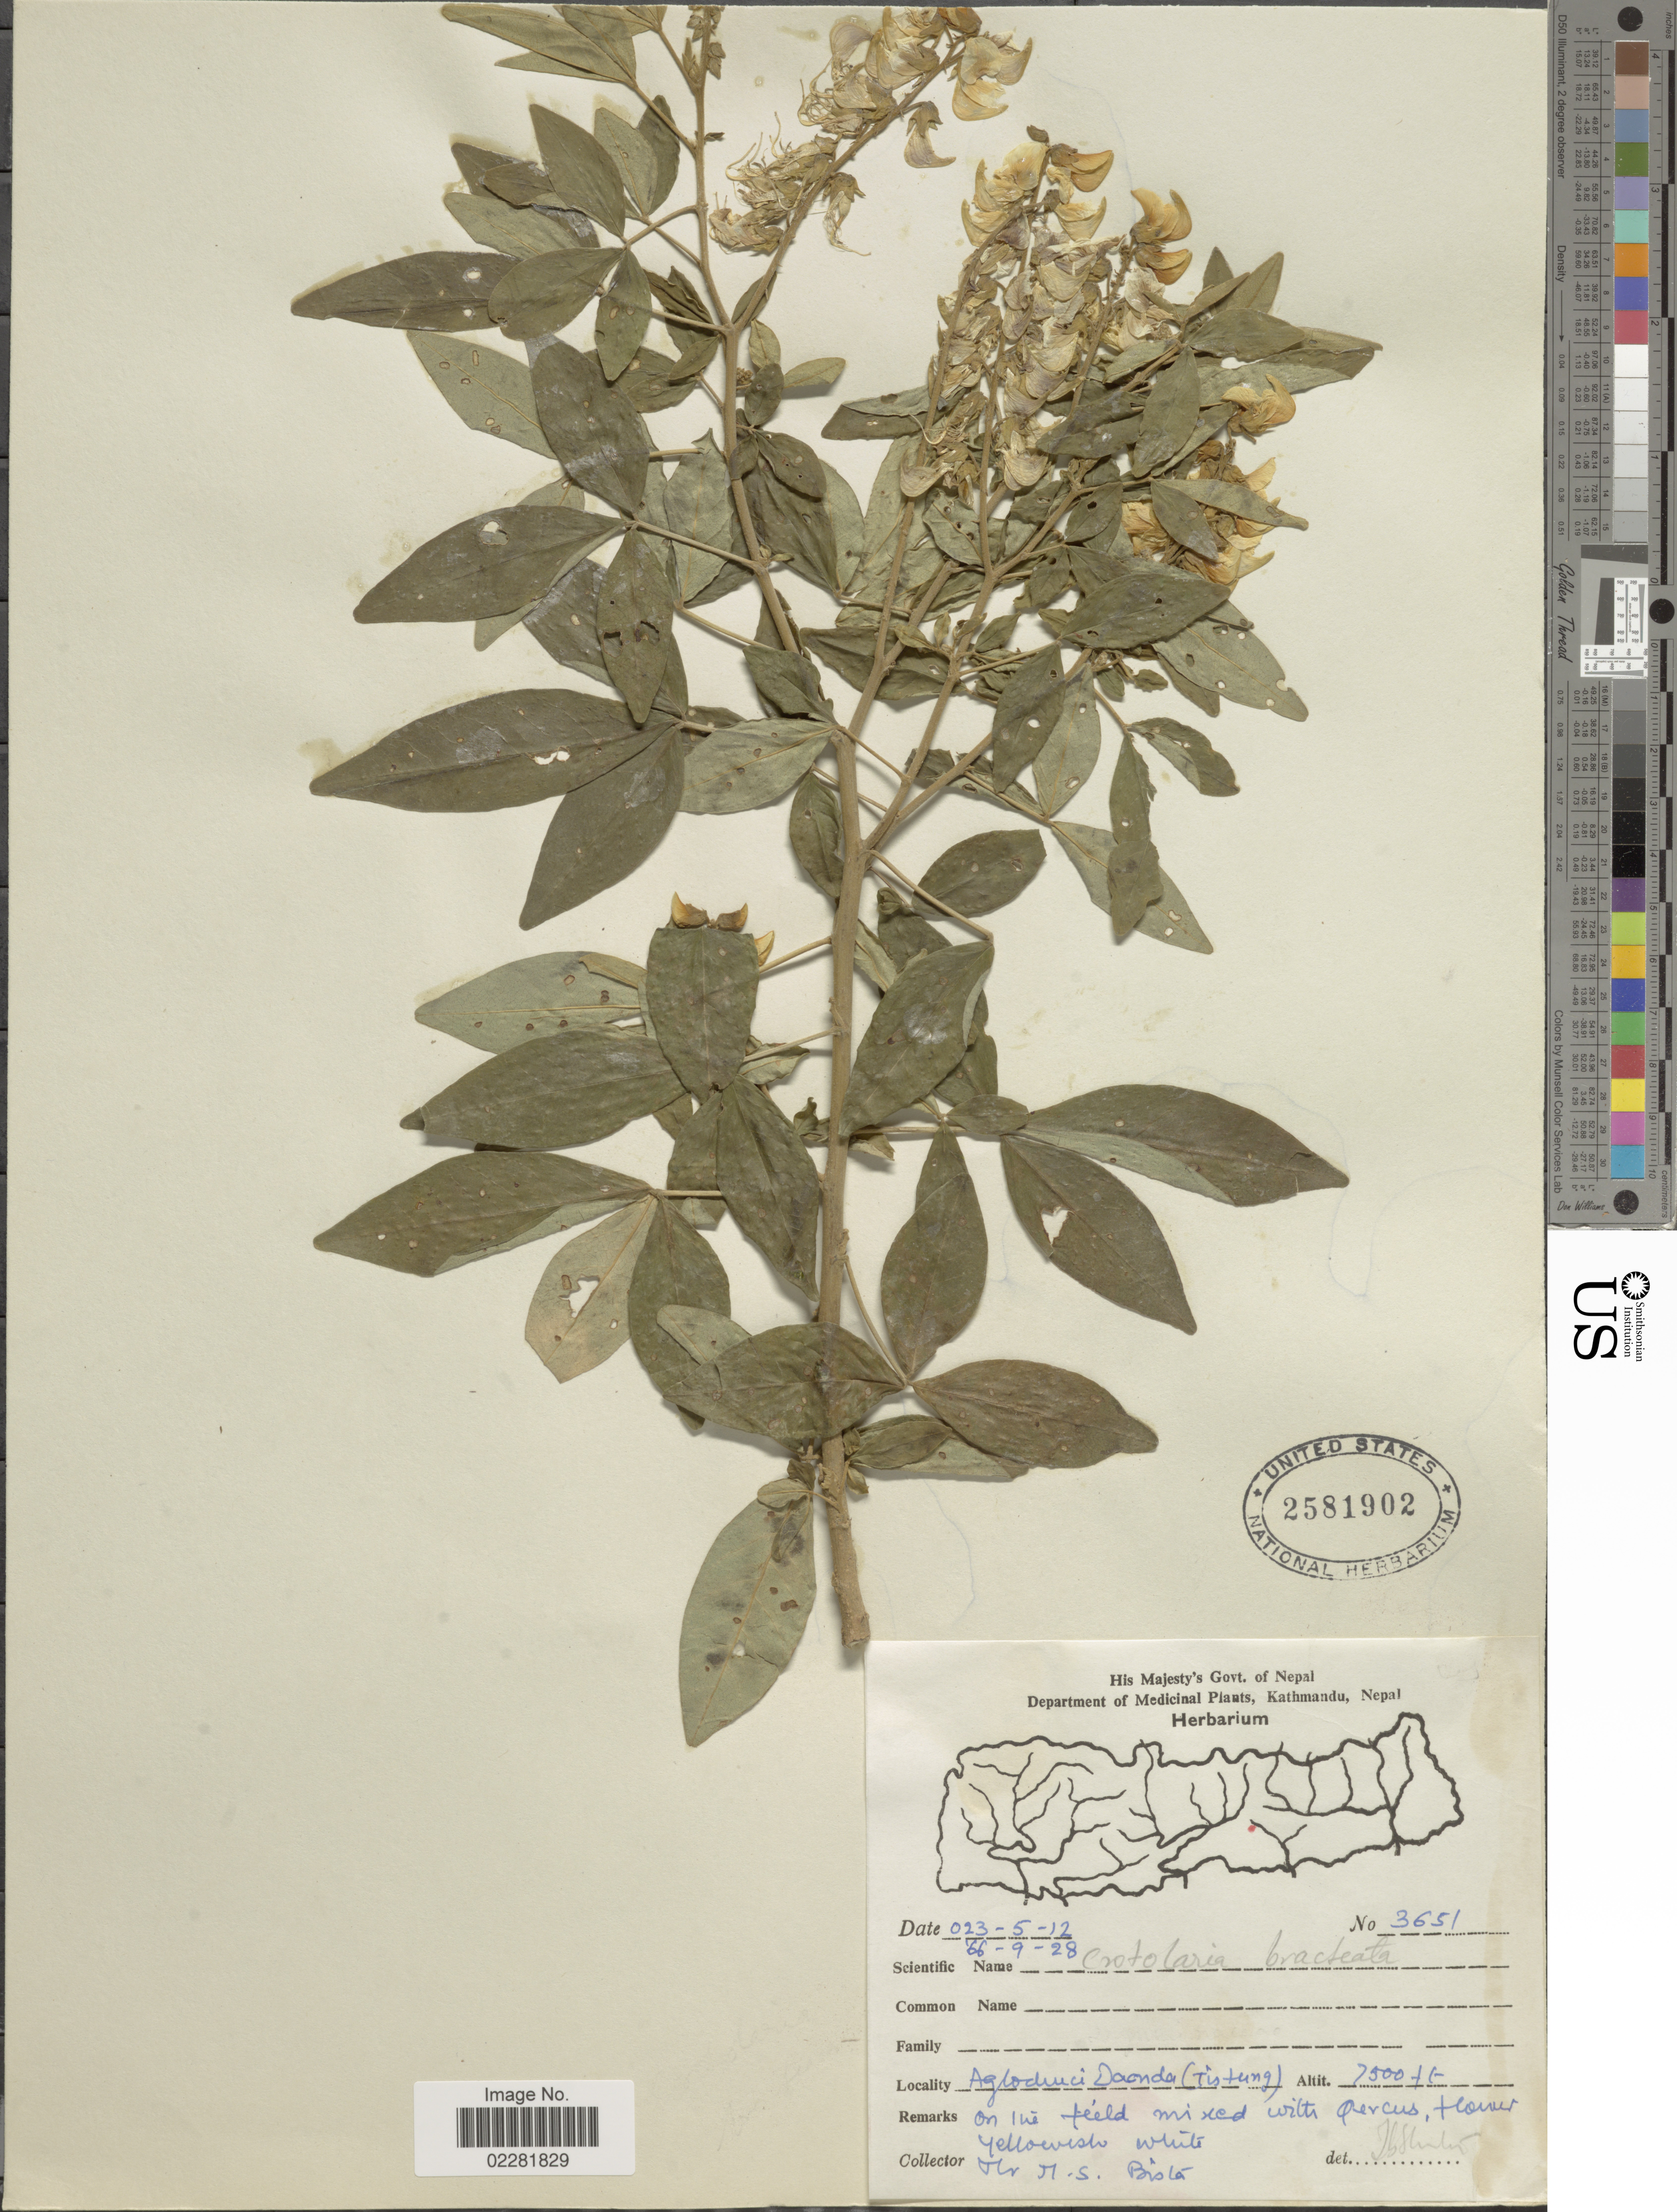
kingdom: Plantae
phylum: Tracheophyta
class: Magnoliopsida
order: Fabales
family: Fabaceae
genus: Crotalaria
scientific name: Crotalaria bracteata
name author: Roxb. ex DC.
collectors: M. Bista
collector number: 3651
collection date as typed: Transcribed d/m/y: 23/5/12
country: Nepal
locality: Agloducci Daanda (Tistung) [interpreted]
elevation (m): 2286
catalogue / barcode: US 2581902